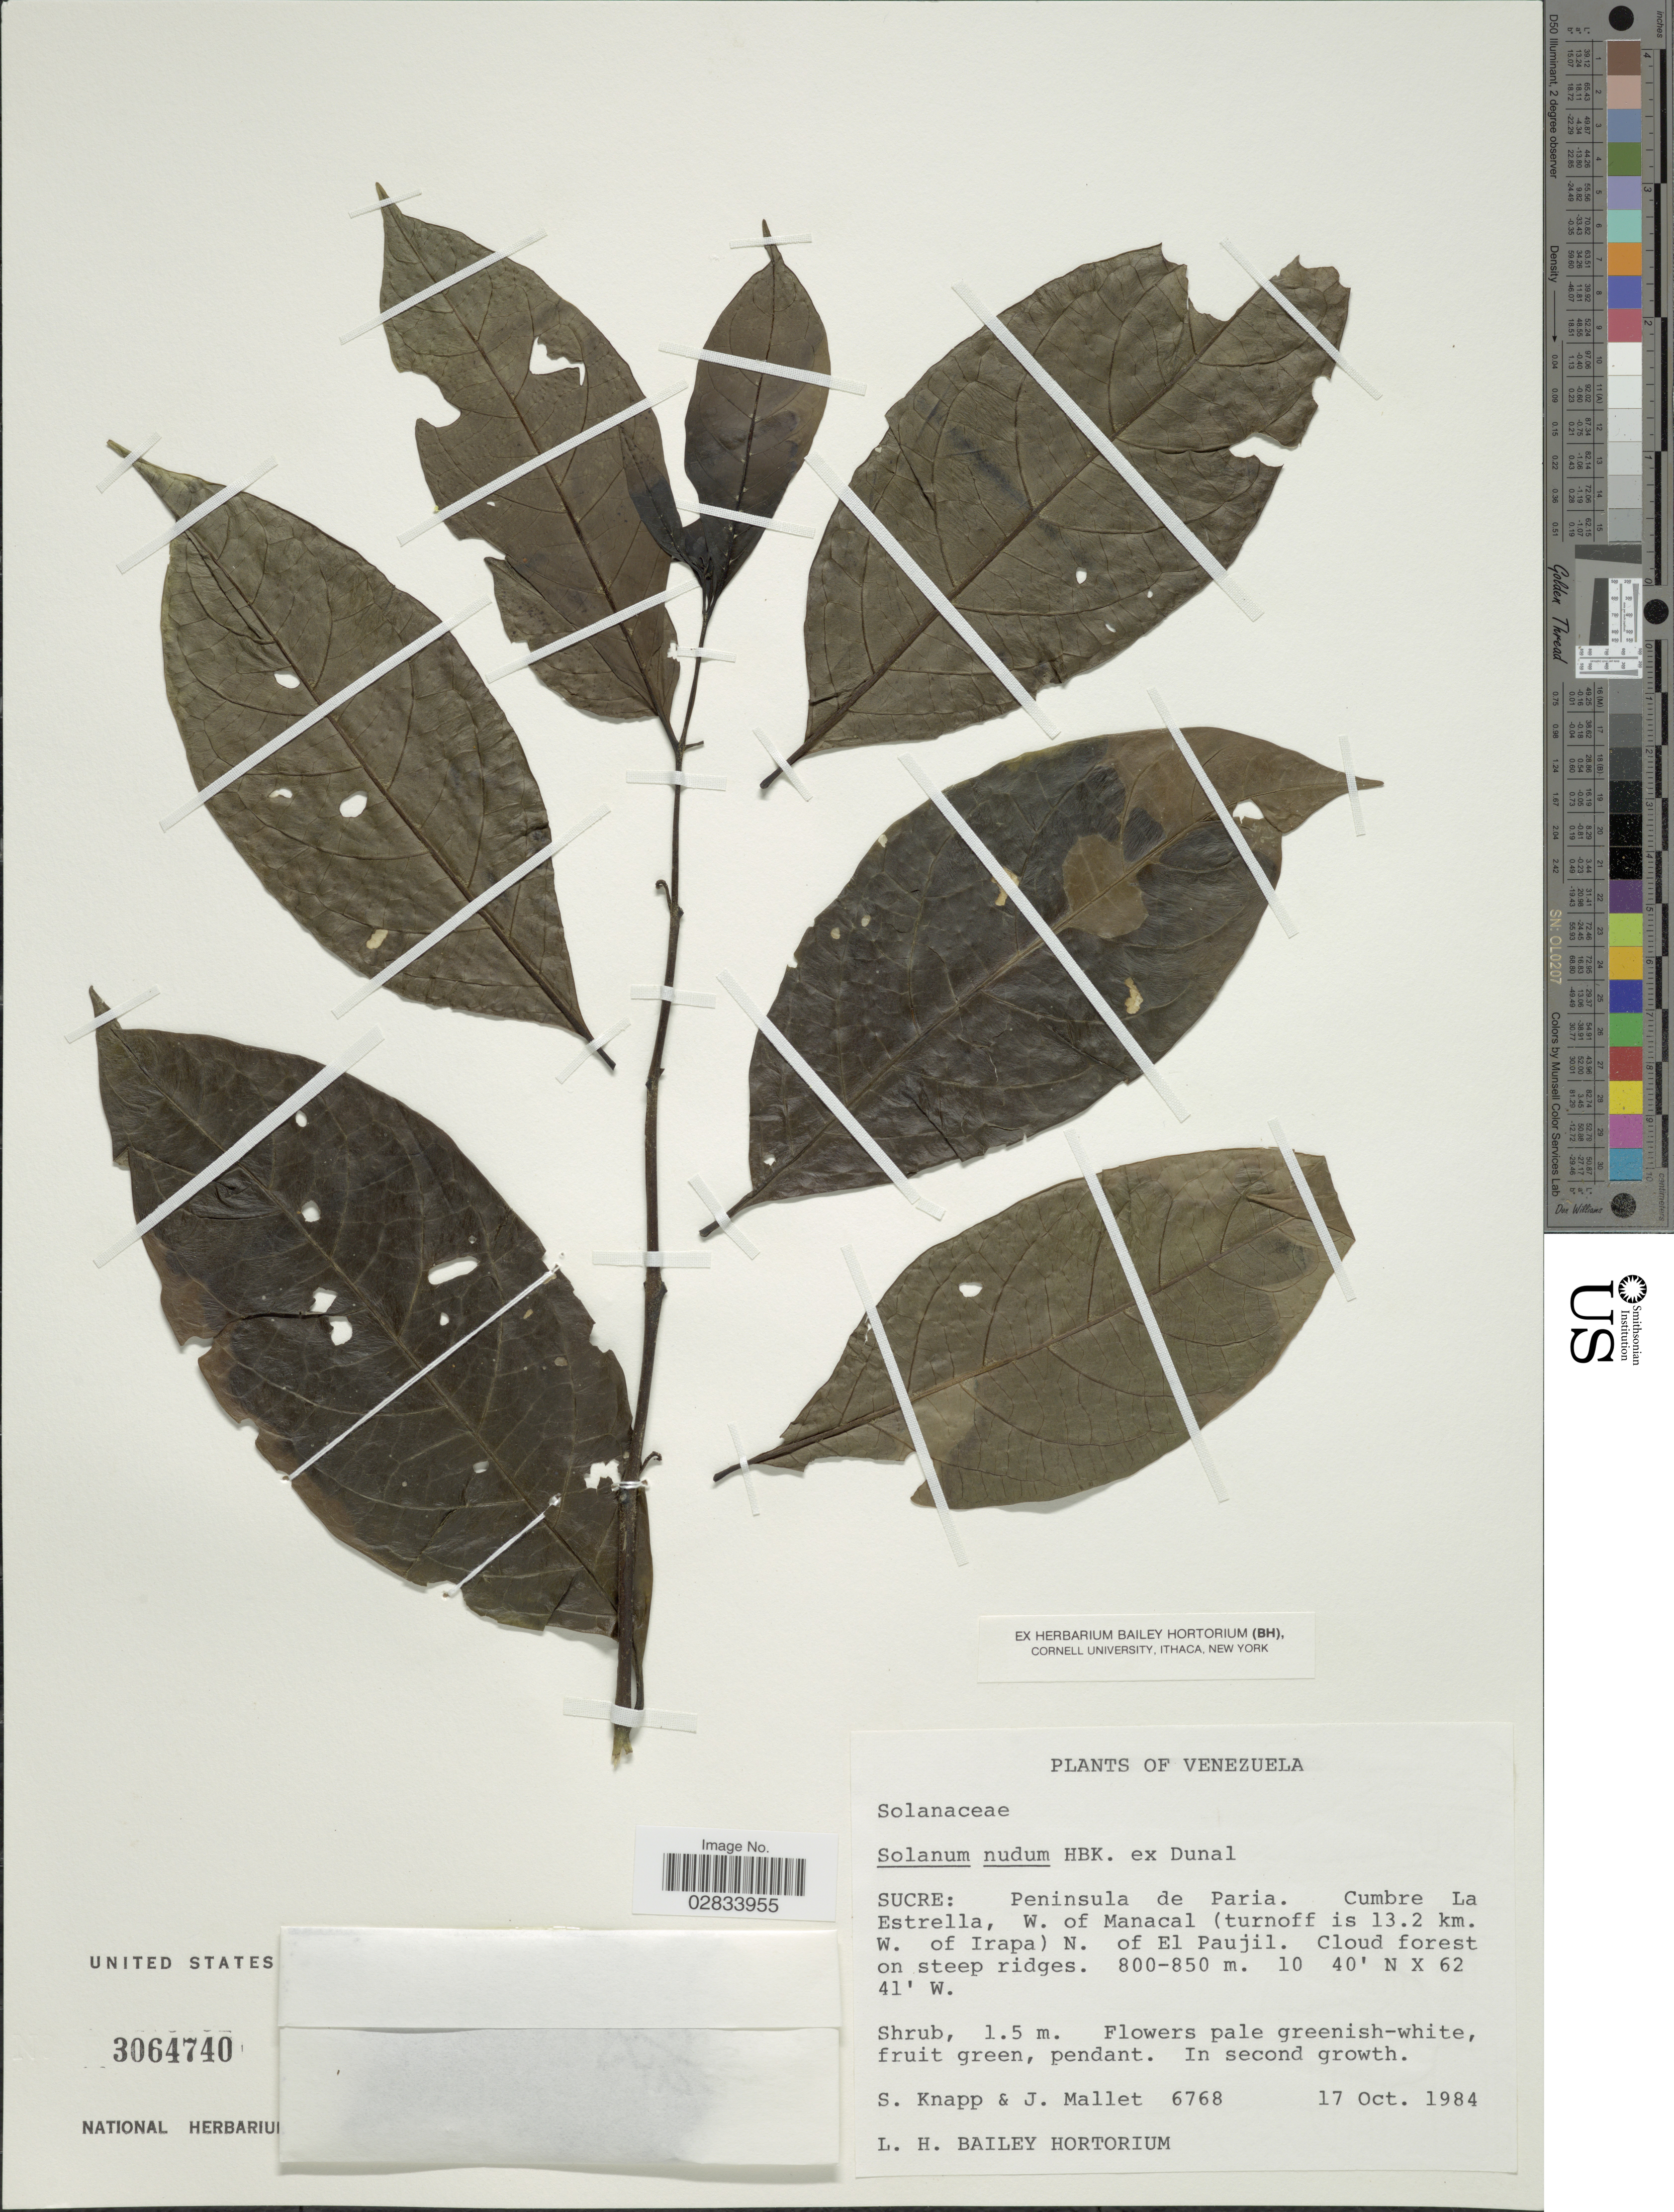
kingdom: Plantae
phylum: Tracheophyta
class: Magnoliopsida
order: Solanales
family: Solanaceae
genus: Solanum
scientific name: Solanum nudum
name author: Humb. & Bonpl. ex Dunal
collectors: S. Knapp & J. Mallet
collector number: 6768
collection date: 1984-10-17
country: Venezuela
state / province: Sucre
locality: Sucre: Peninsula de Paria, Cumbre La Estrella, W. of Manacal (turnoff is 13.2 km. W of Irapa) N. El Paujil.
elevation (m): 800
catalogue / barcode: US 3064740